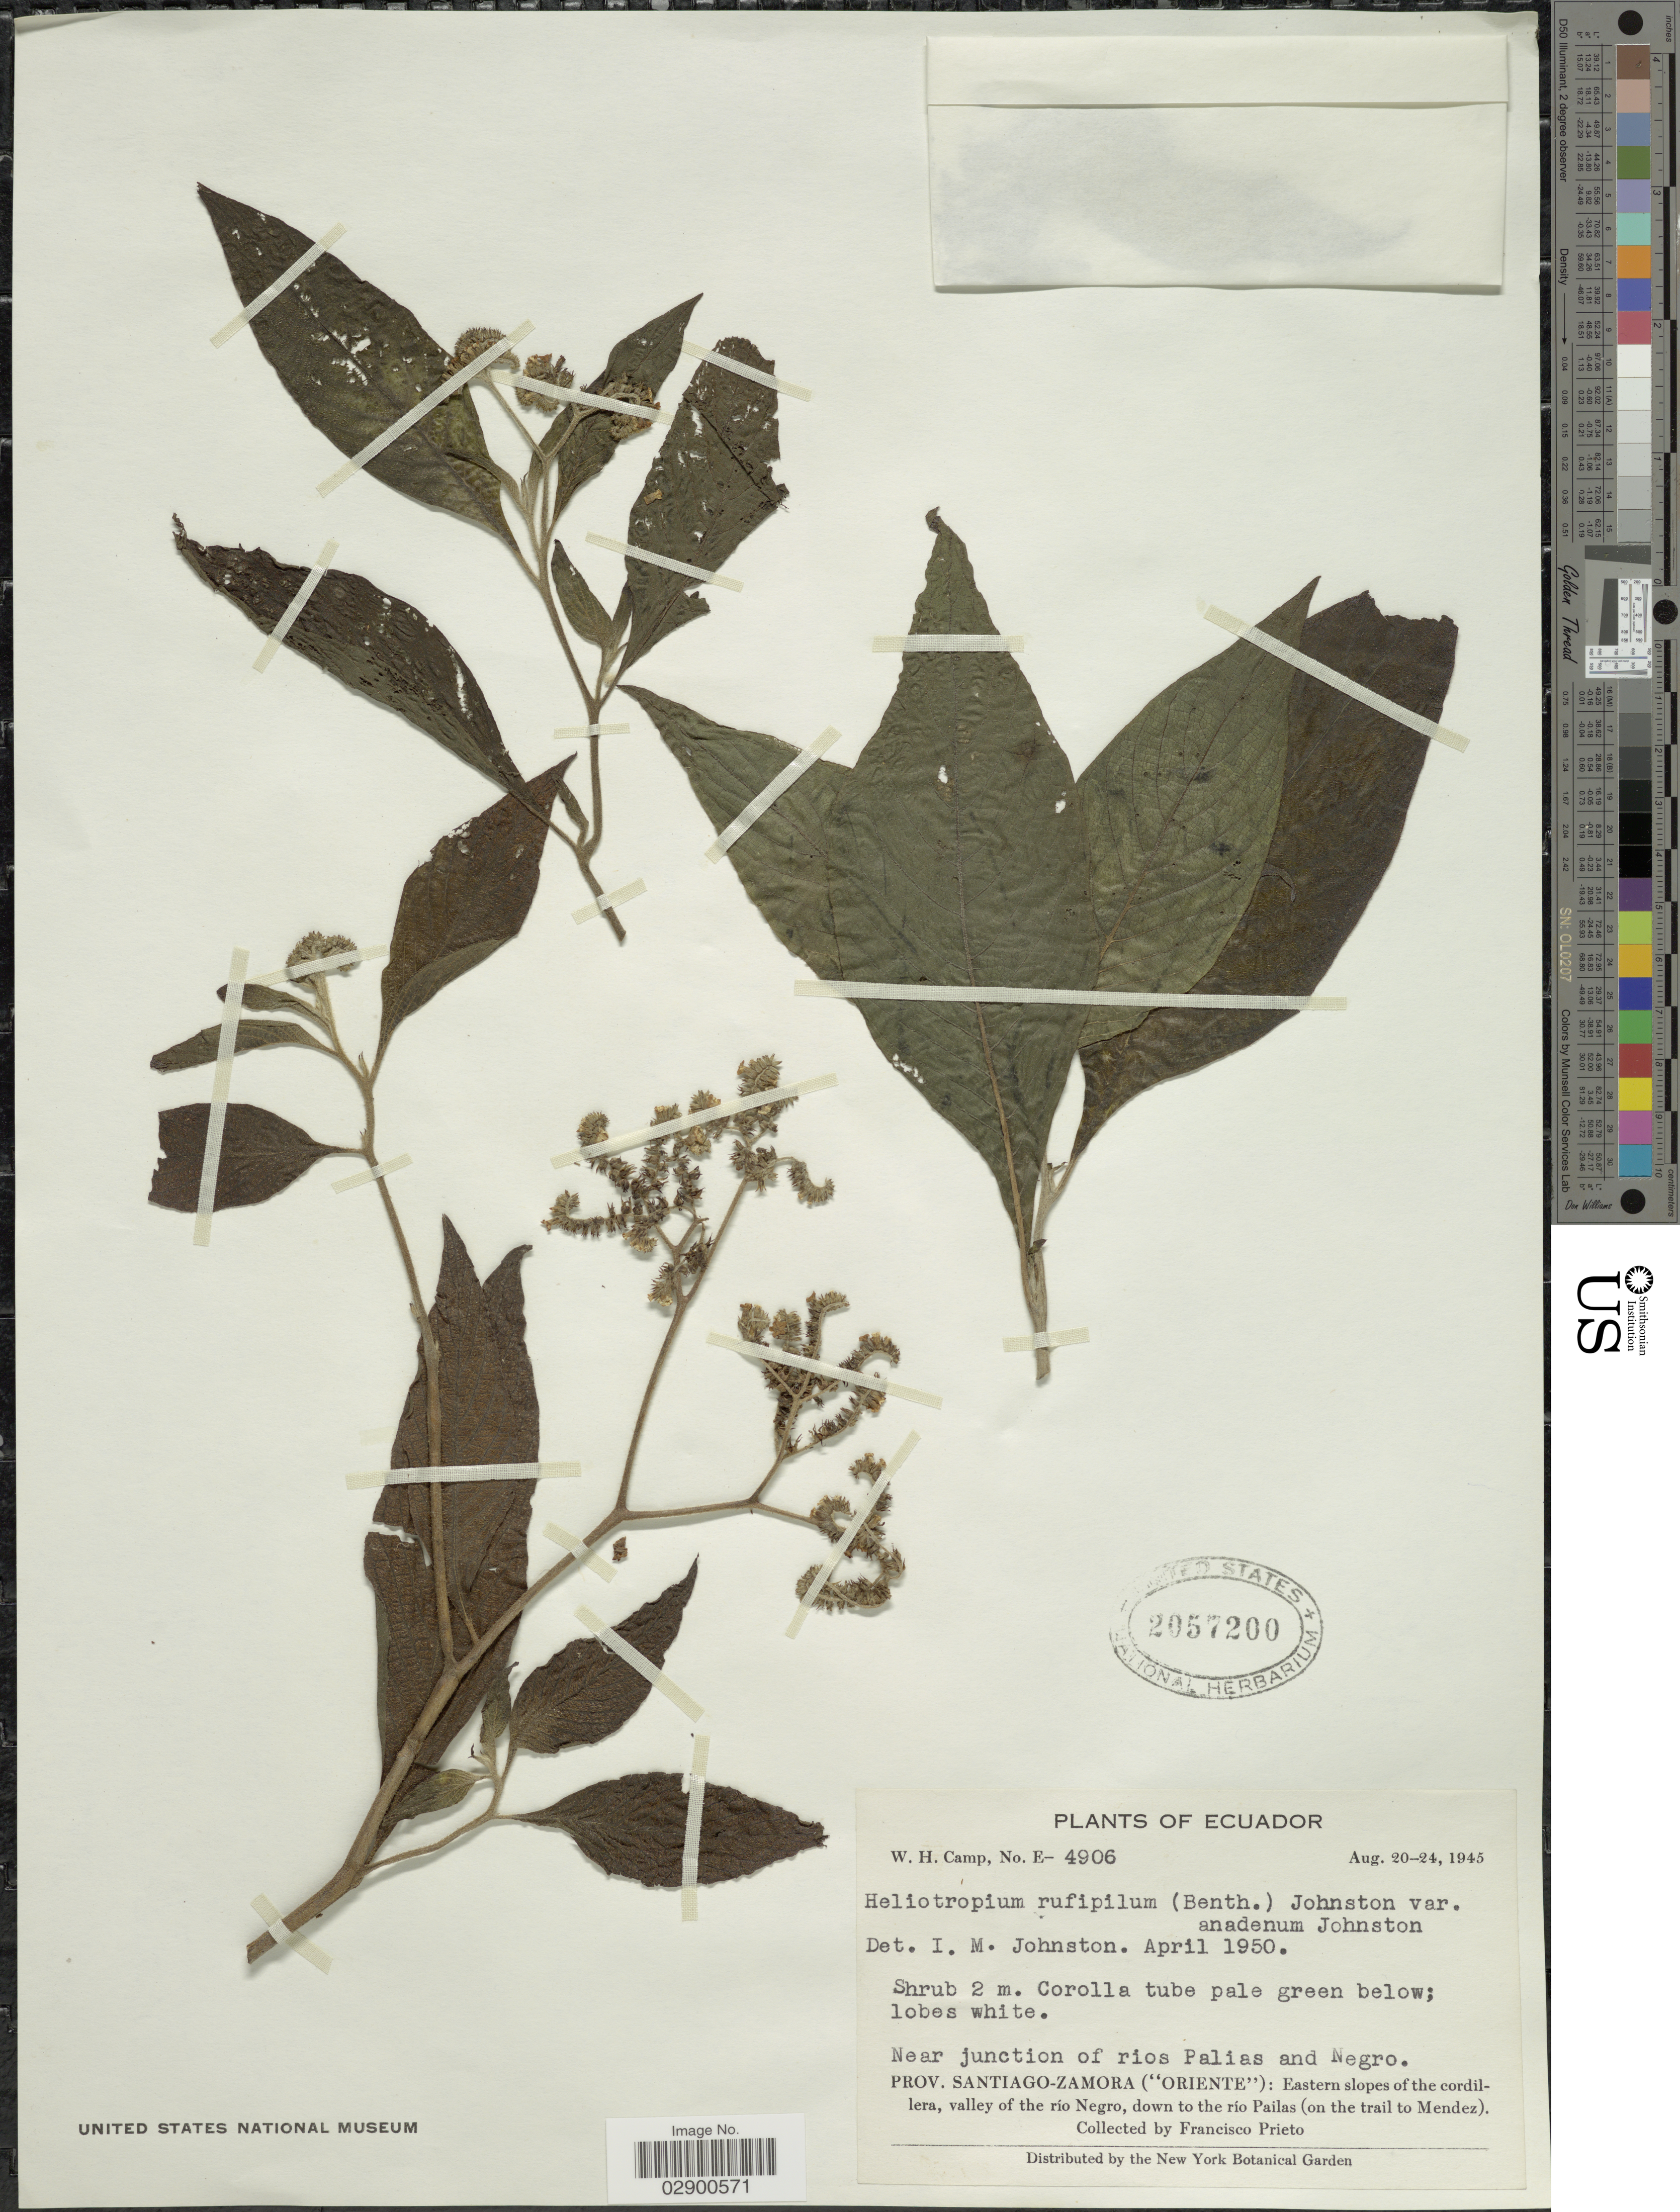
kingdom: Plantae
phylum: Tracheophyta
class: Magnoliopsida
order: Boraginales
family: Heliotropiaceae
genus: Heliotropium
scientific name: Heliotropium rufipilum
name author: (Benth.) I.M. Johnst.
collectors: F. Prieto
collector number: E-4906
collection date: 1945-08-20/1945-08-24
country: Ecuador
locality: Near junction of rios Palias and Negro. Prov. Santiago-Zamora ("Oriente"): Eastern slopes of the cordillera, valley of the río Negro, down to the río Pailas (on the trail to Mendez).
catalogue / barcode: US 2057200